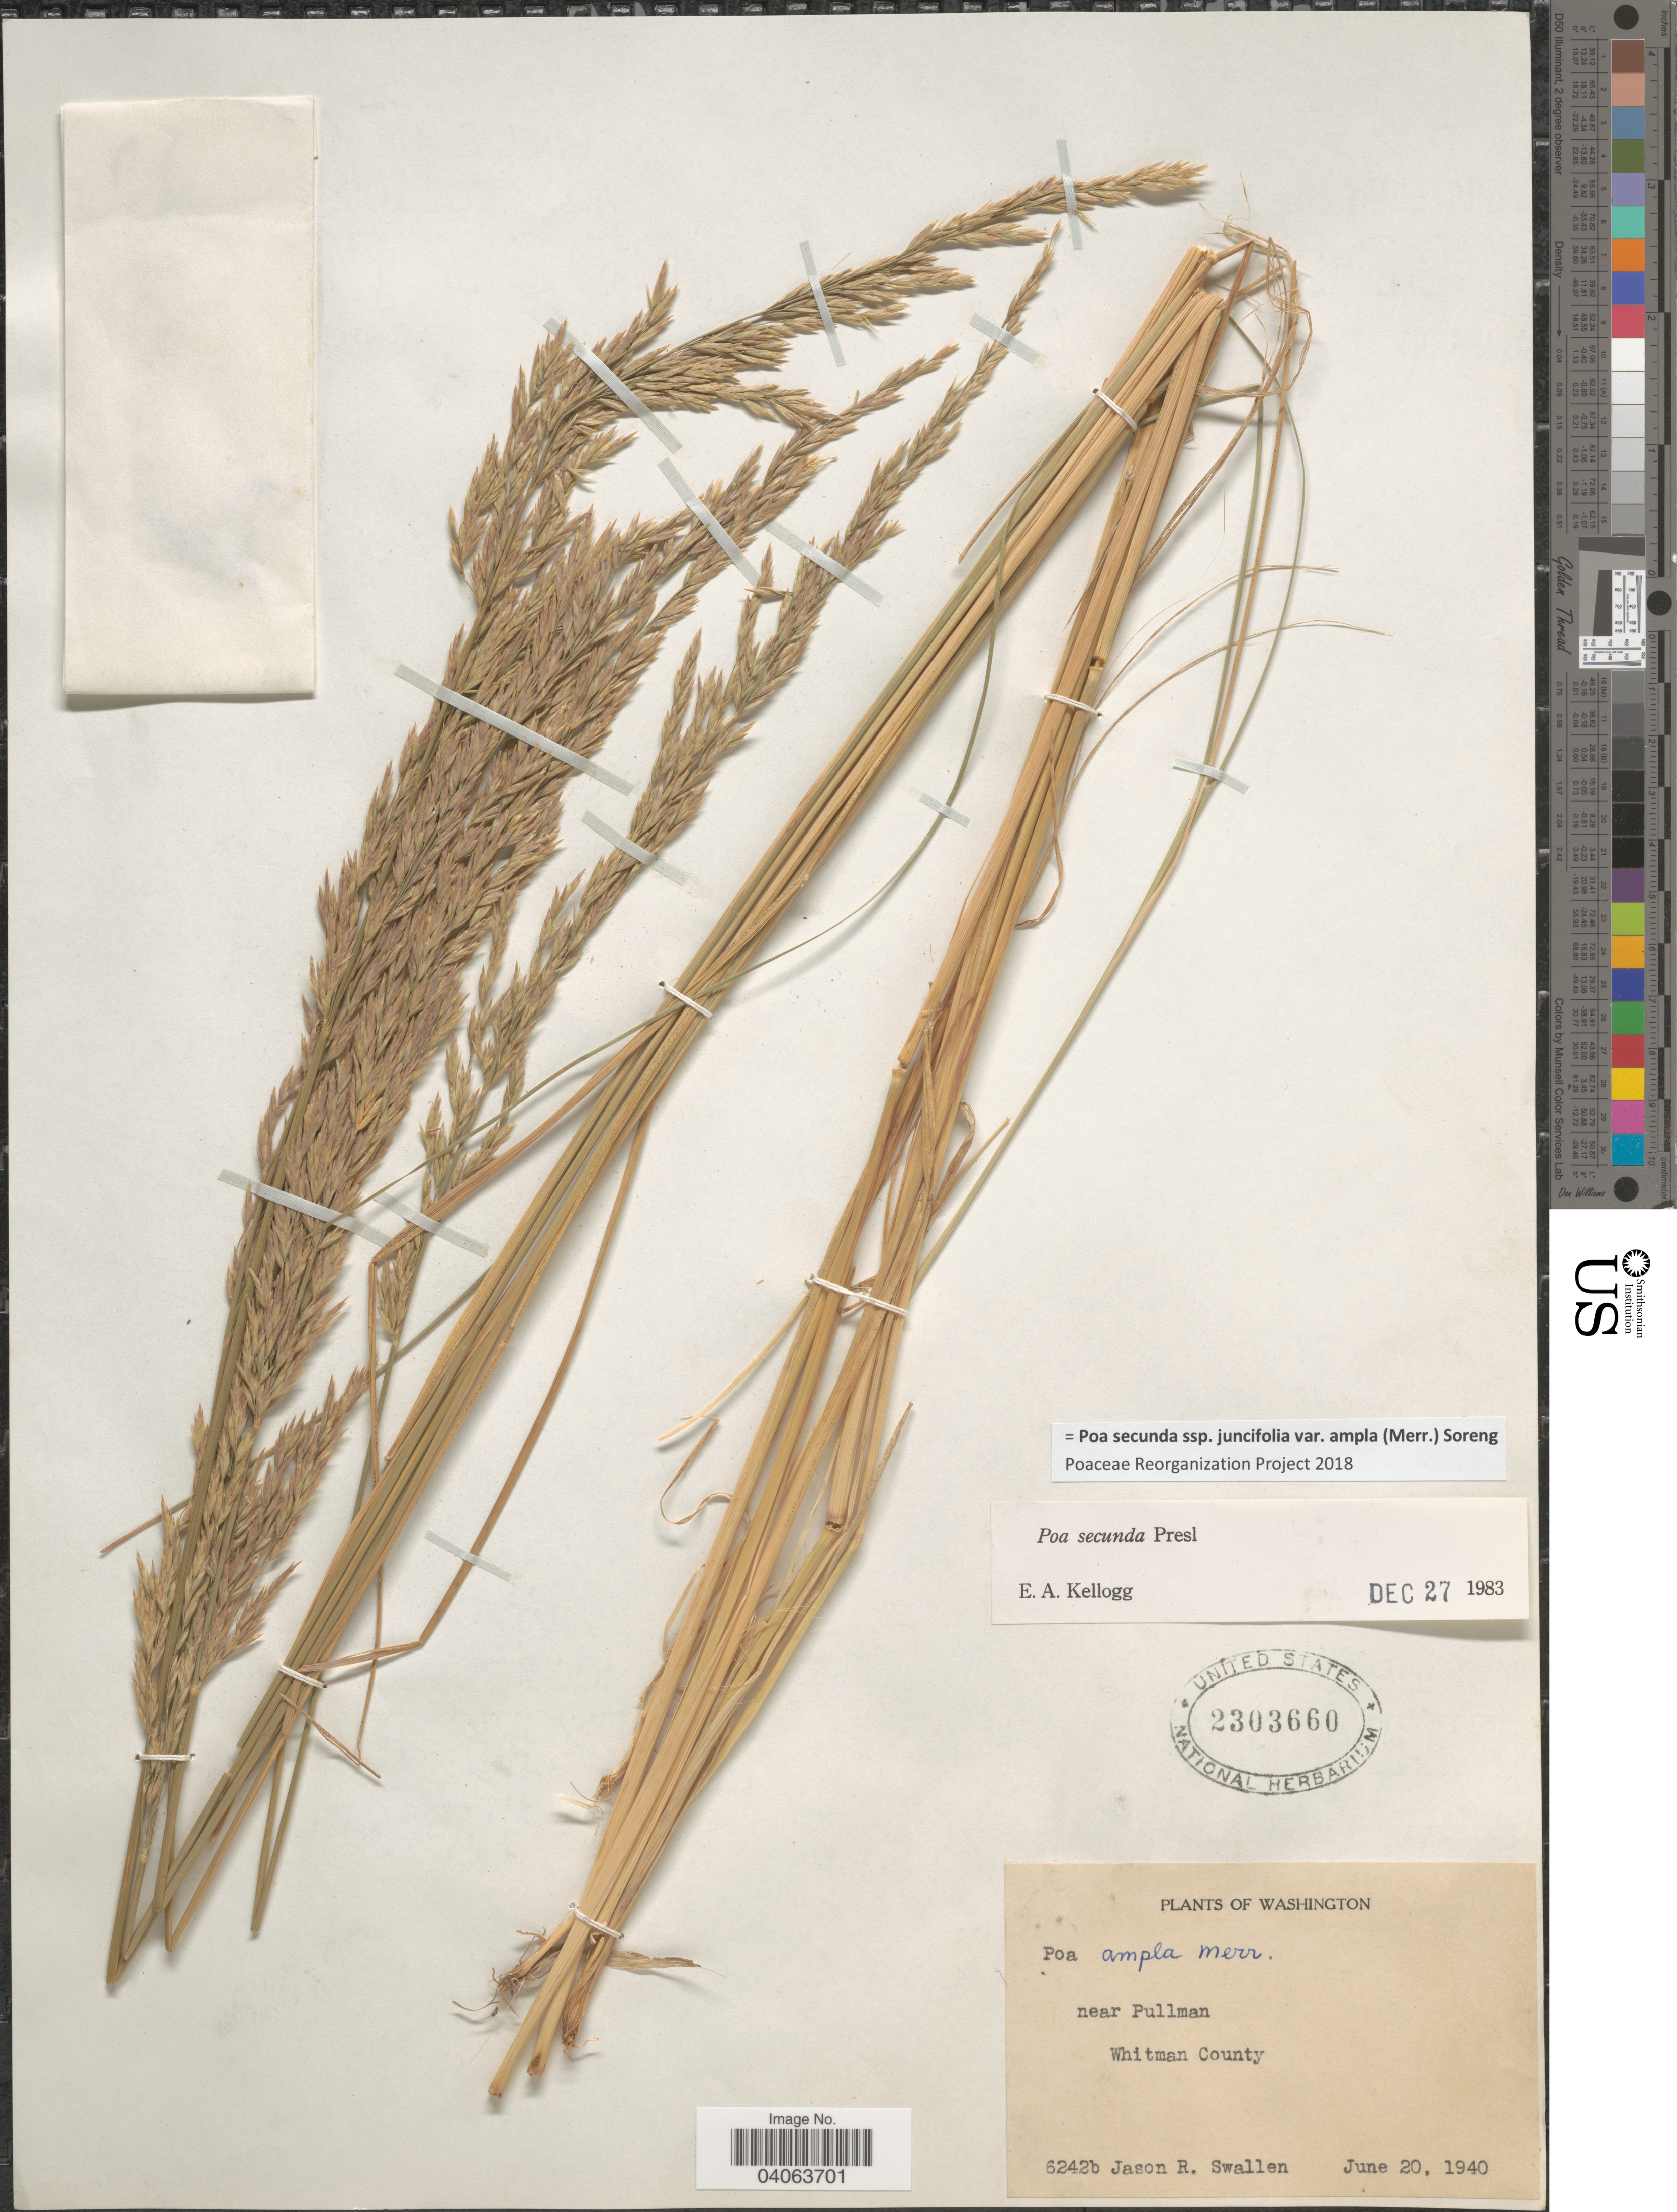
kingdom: Plantae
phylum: Tracheophyta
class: Liliopsida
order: Poales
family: Poaceae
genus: Poa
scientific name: Poa secunda subsp. juncifolia var. ampla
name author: (Merr.) Soreng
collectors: J. R. Swallen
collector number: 6242b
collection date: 1940-06-20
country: United States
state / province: Washington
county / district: Whitman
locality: Near Pullman. Whitman County.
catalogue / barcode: US 2303660